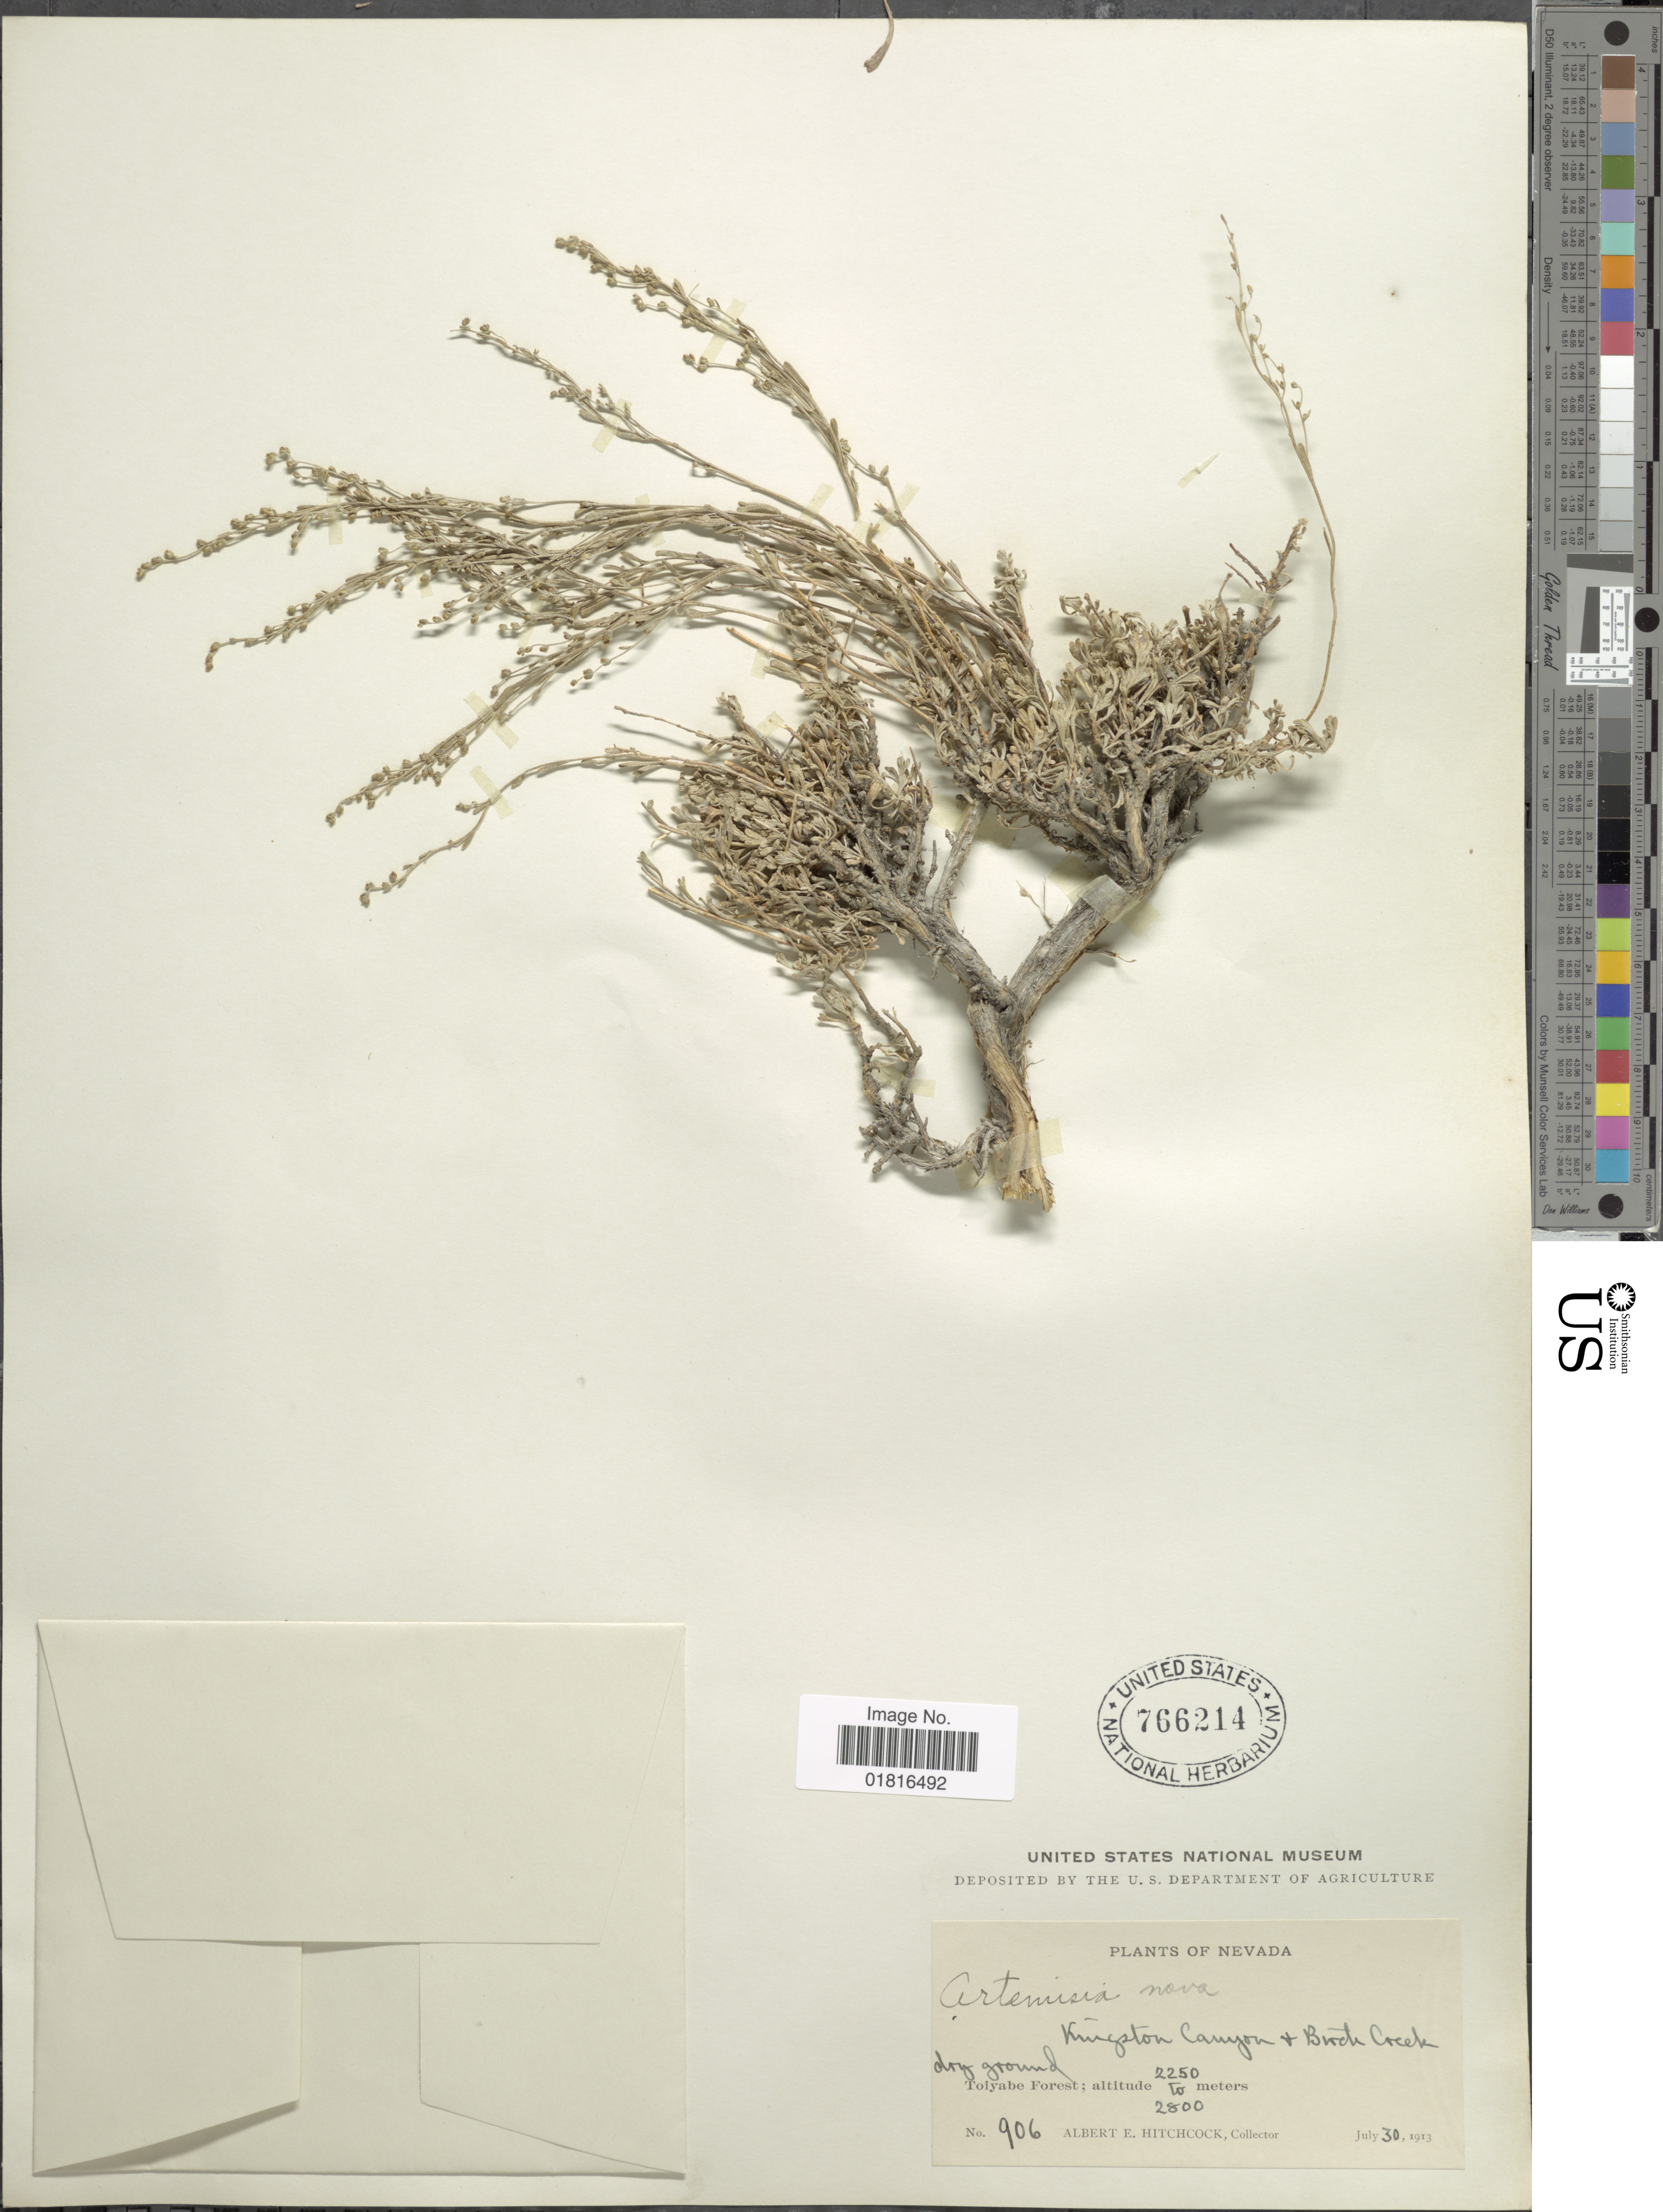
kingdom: Plantae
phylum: Tracheophyta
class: Magnoliopsida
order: Asterales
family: Asteraceae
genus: Artemisia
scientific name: Artemisia nova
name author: A. Nelson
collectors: A. Hitchcock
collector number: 906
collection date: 1913-07-30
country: United States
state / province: Nevada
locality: Kingston Canyon & Birch Creek, dry ground, Toiyabe Forest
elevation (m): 2250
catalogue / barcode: US 766214